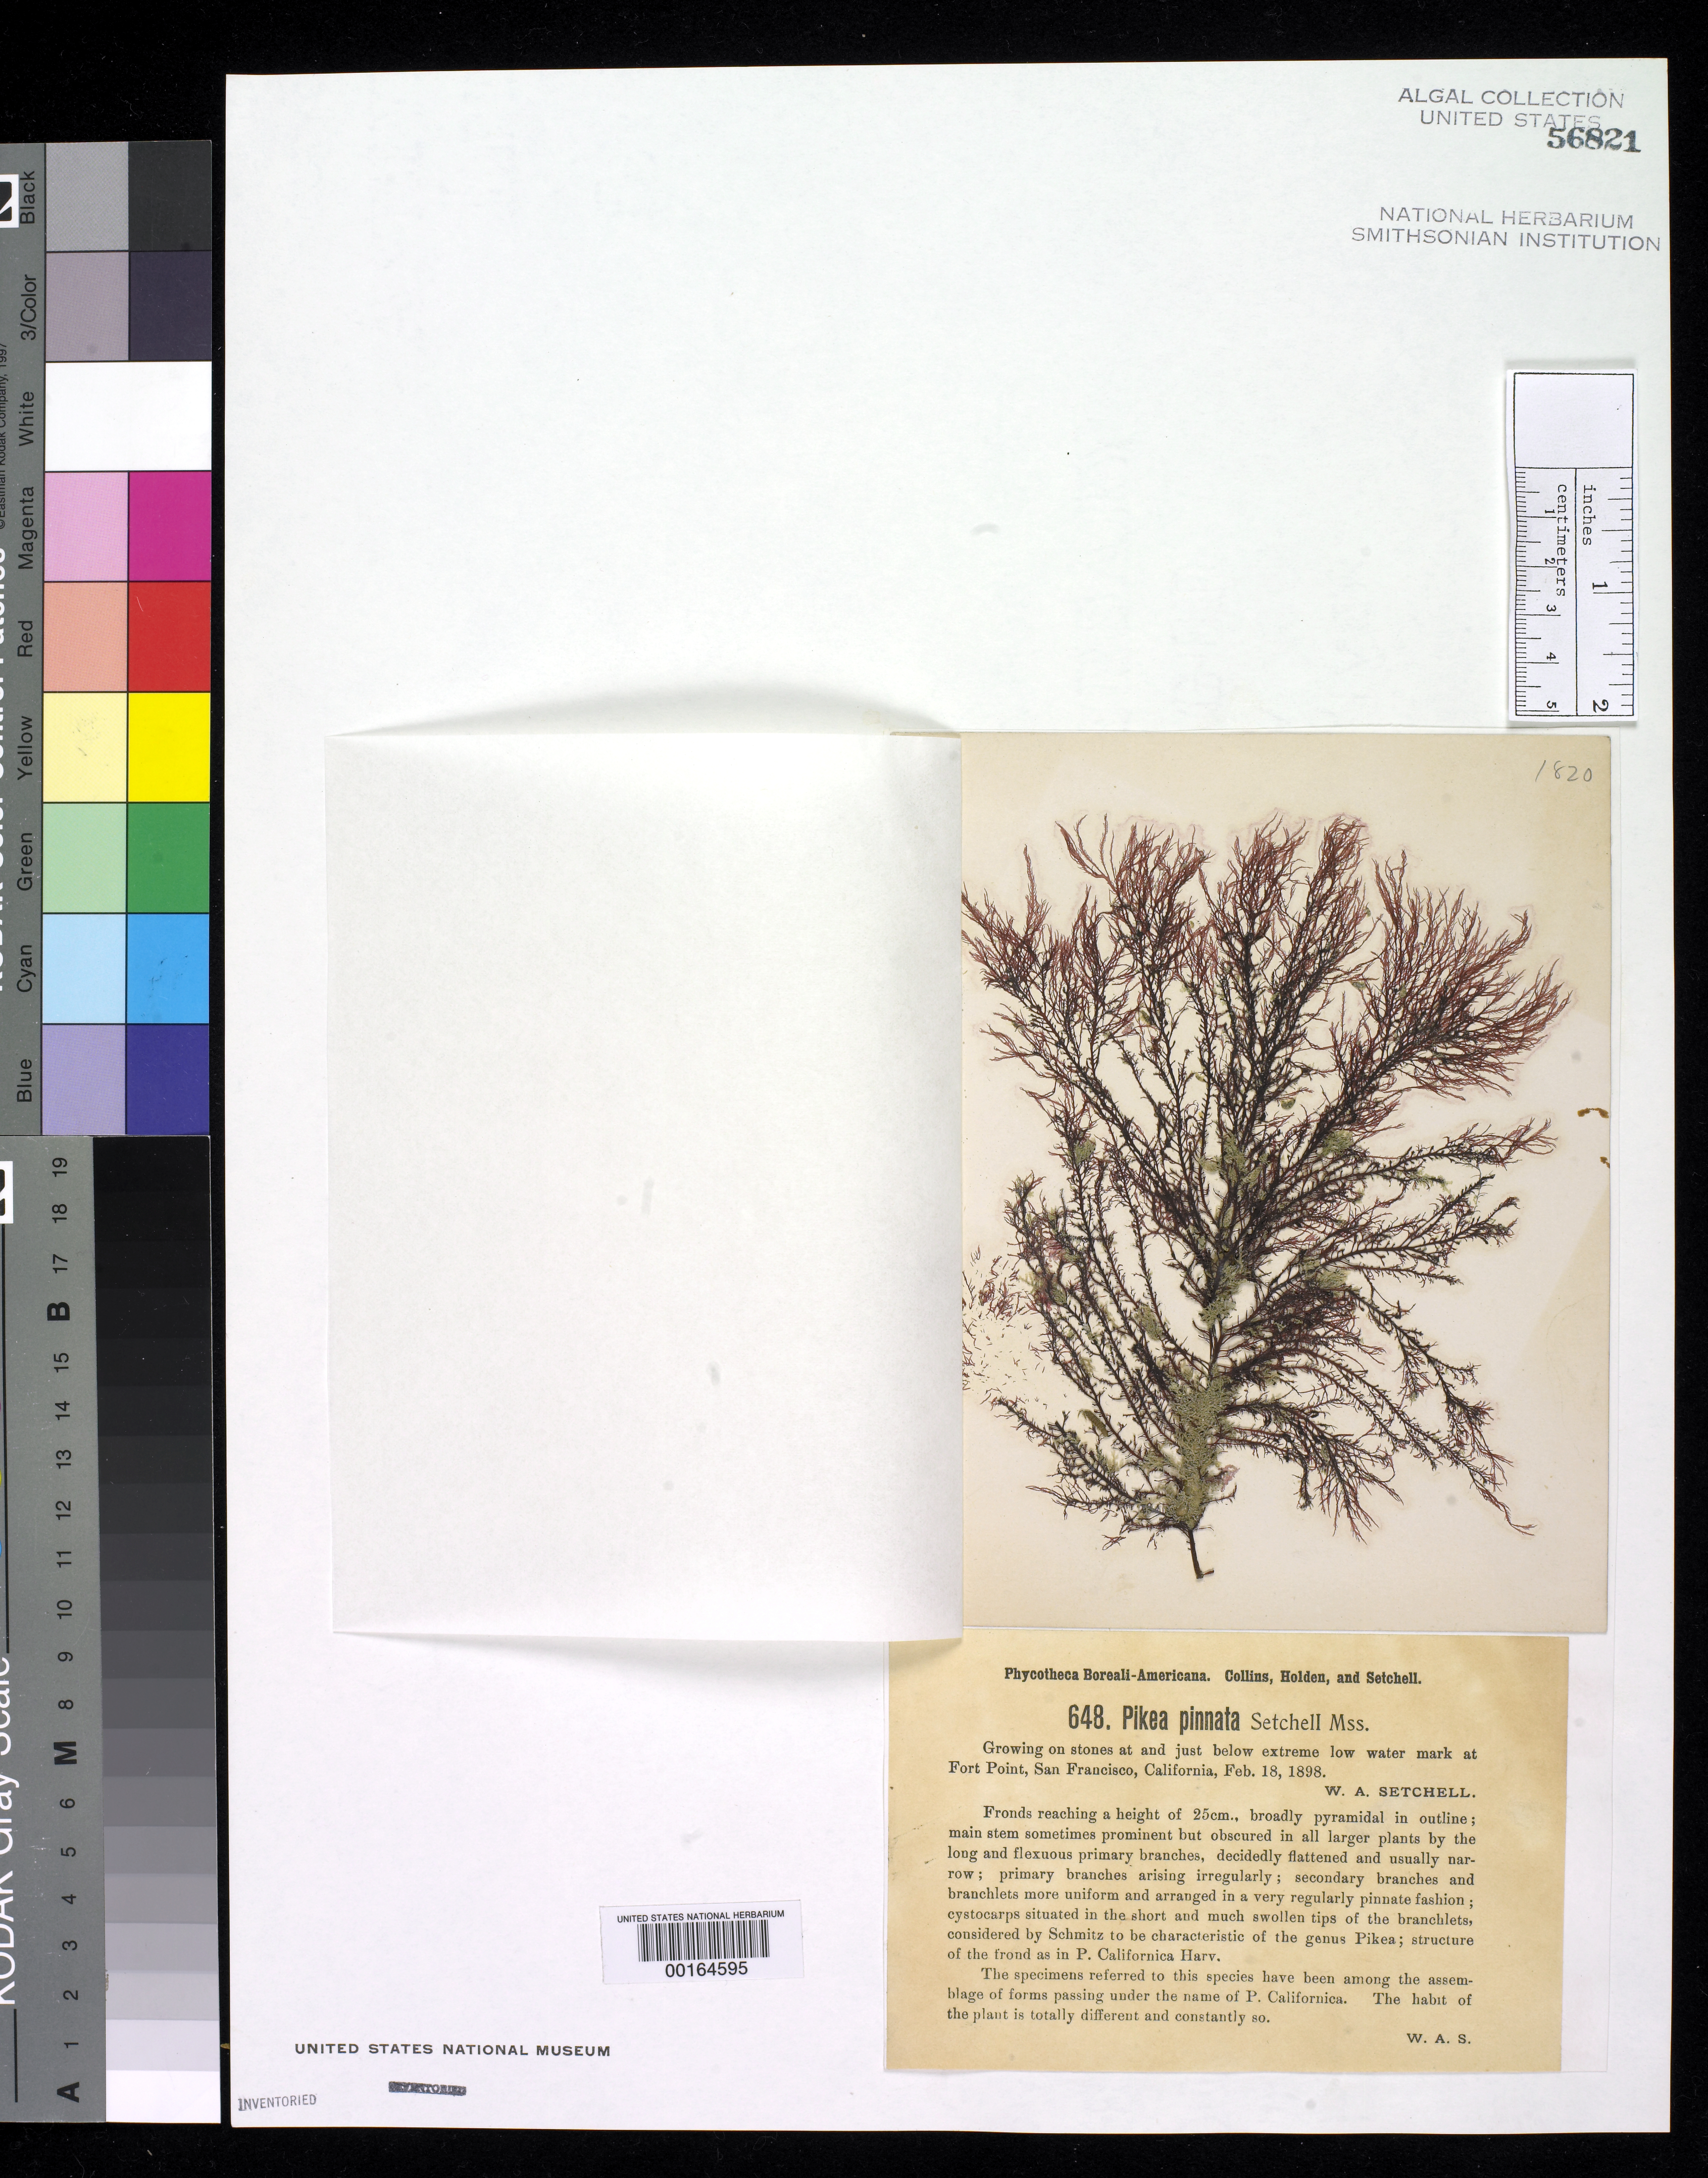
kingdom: Plantae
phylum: Rhodophyta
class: Florideophyceae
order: Gigartinales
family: Dumontiaceae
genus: Pikea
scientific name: Pikea pinnata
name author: Setch. in Collins et al.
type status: Isotype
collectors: W. Setchell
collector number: PB-A 648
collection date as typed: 18 Feb 1898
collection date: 1898-02-18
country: United States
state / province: California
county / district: San Francisco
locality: San Francisco, Fort Point.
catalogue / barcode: US 56821